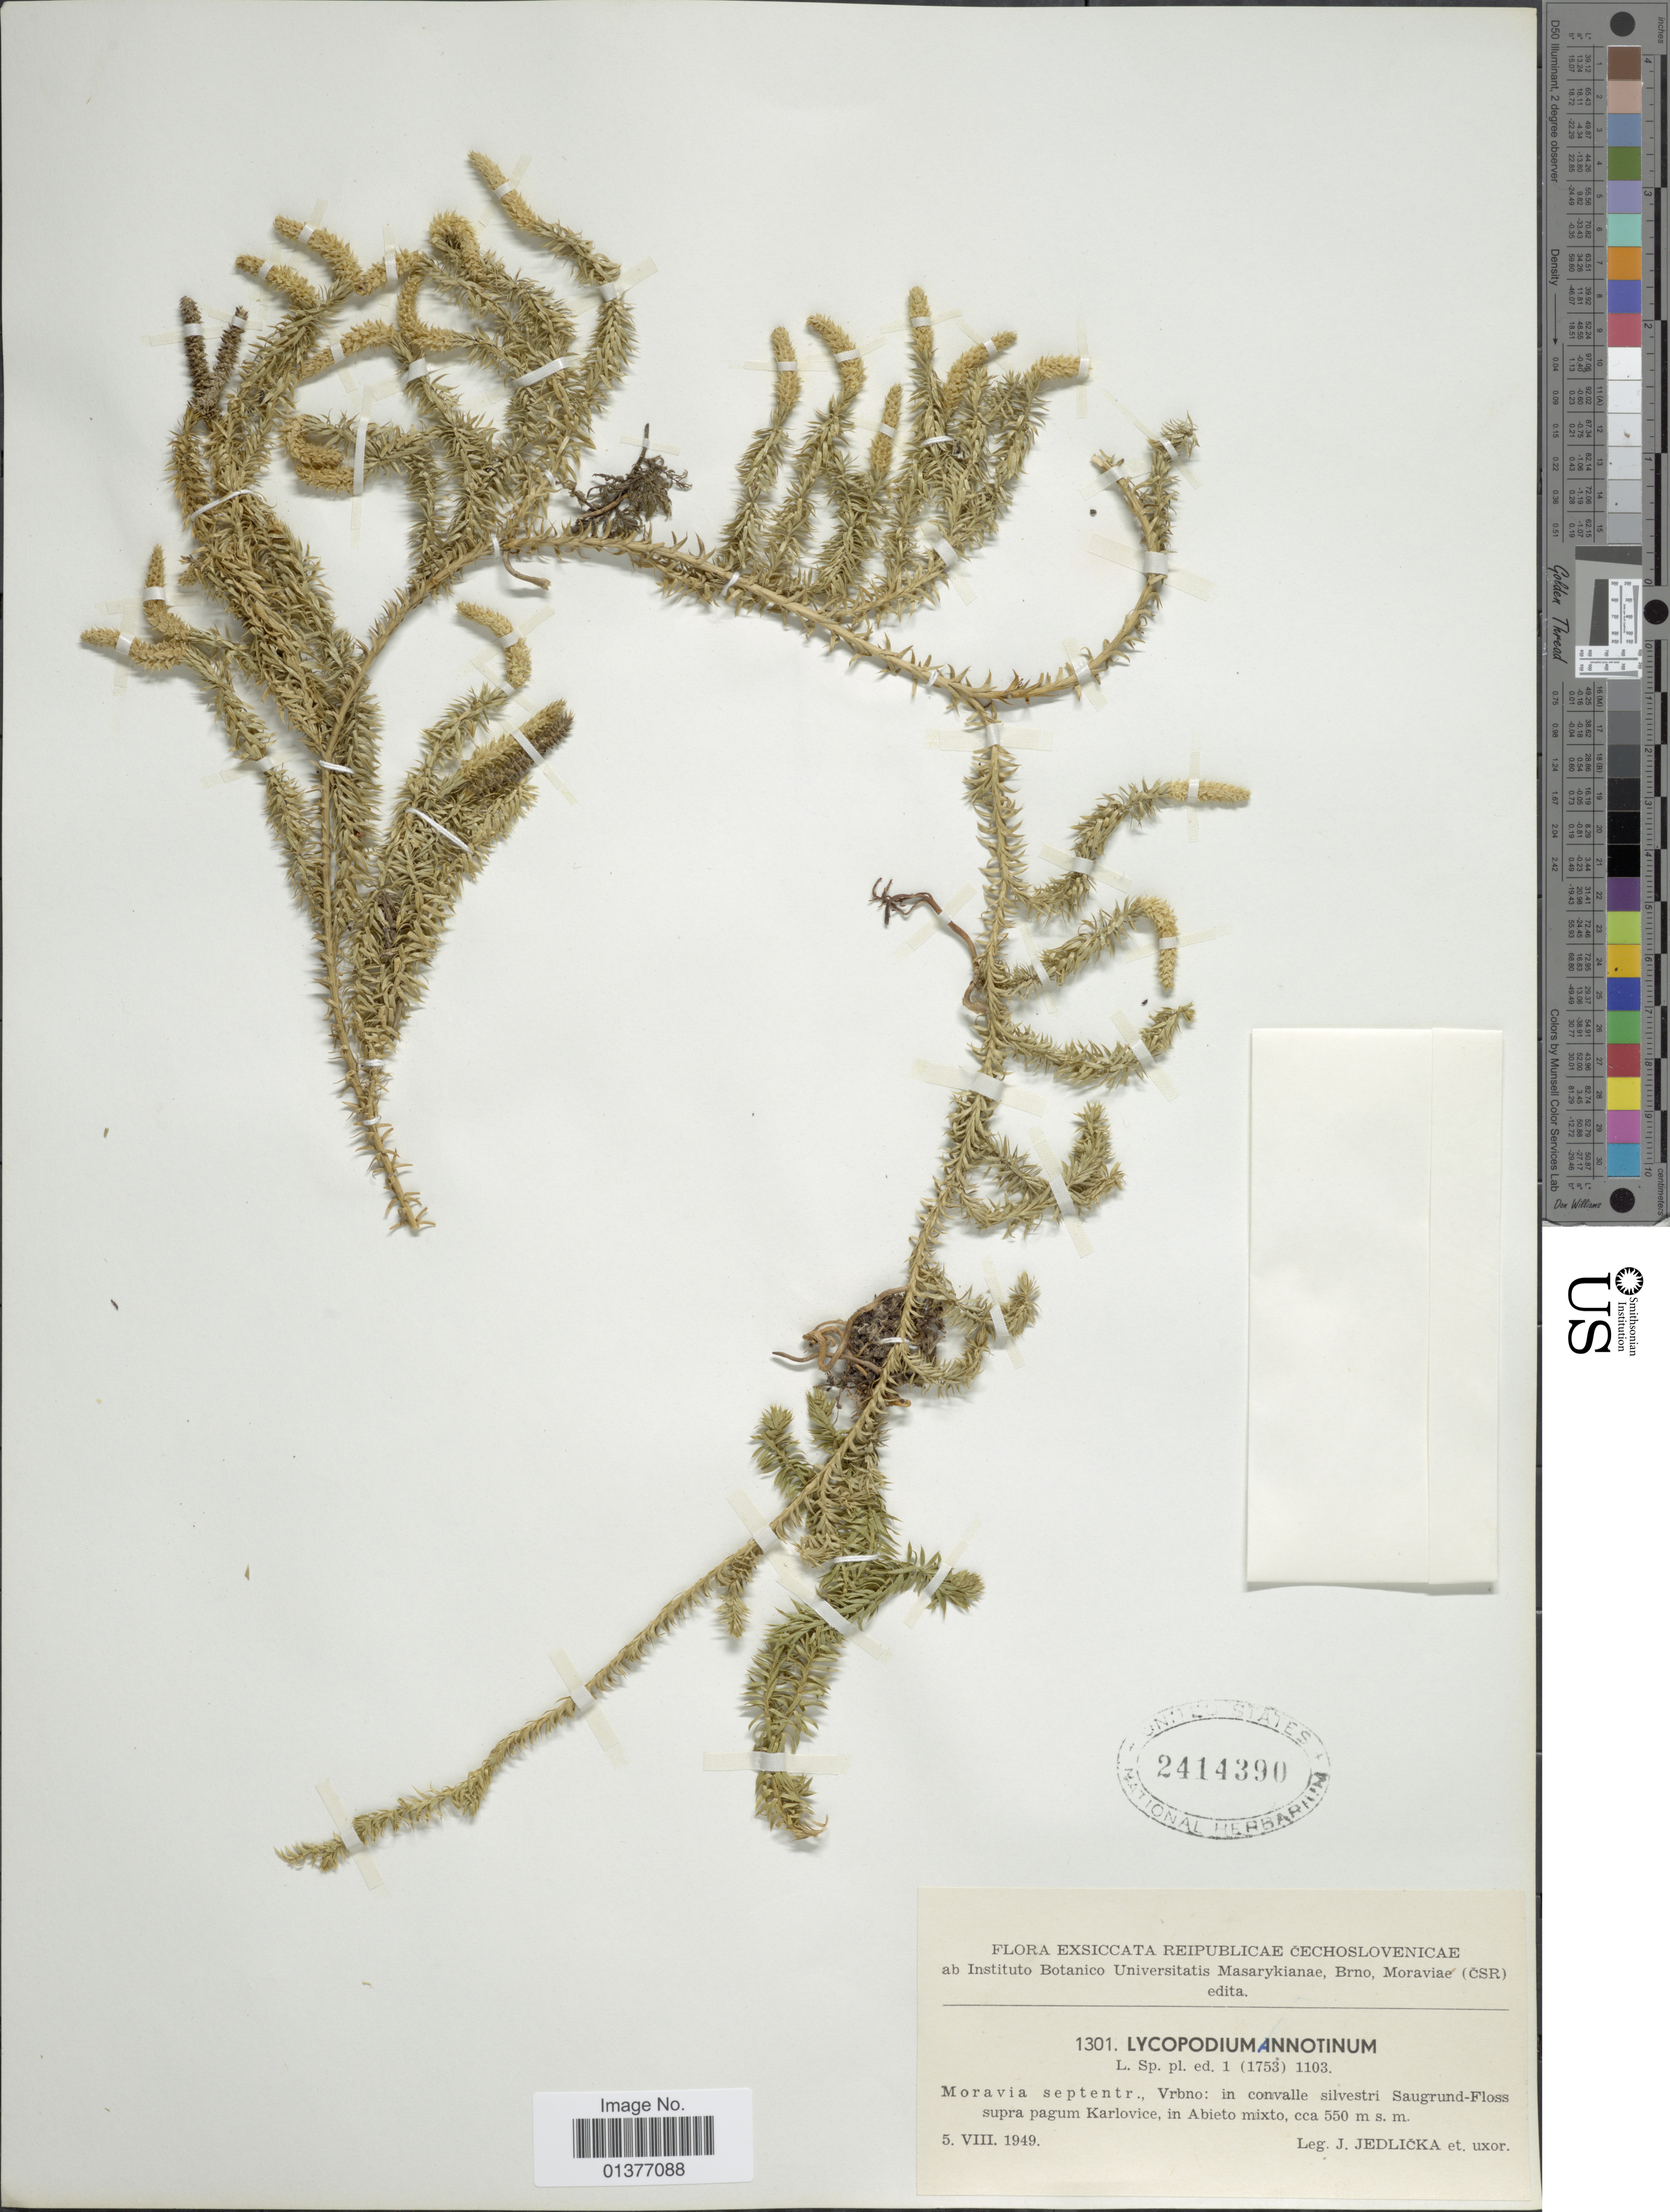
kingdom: Plantae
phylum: Tracheophyta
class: Lycopodiopsida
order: Lycopodiales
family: Lycopodiaceae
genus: Spinulum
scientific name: Spinulum annotinum subsp. annotinum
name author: (L.) A. Haines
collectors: J. Jedlicka & Uxor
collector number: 1301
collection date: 1949-08-05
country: Czechia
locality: Moravia septentr., Vrbno: in convalle silvestri Saugrund-Floss supra pagum Karlovice, in Abieto mixto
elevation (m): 550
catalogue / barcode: US 2414390